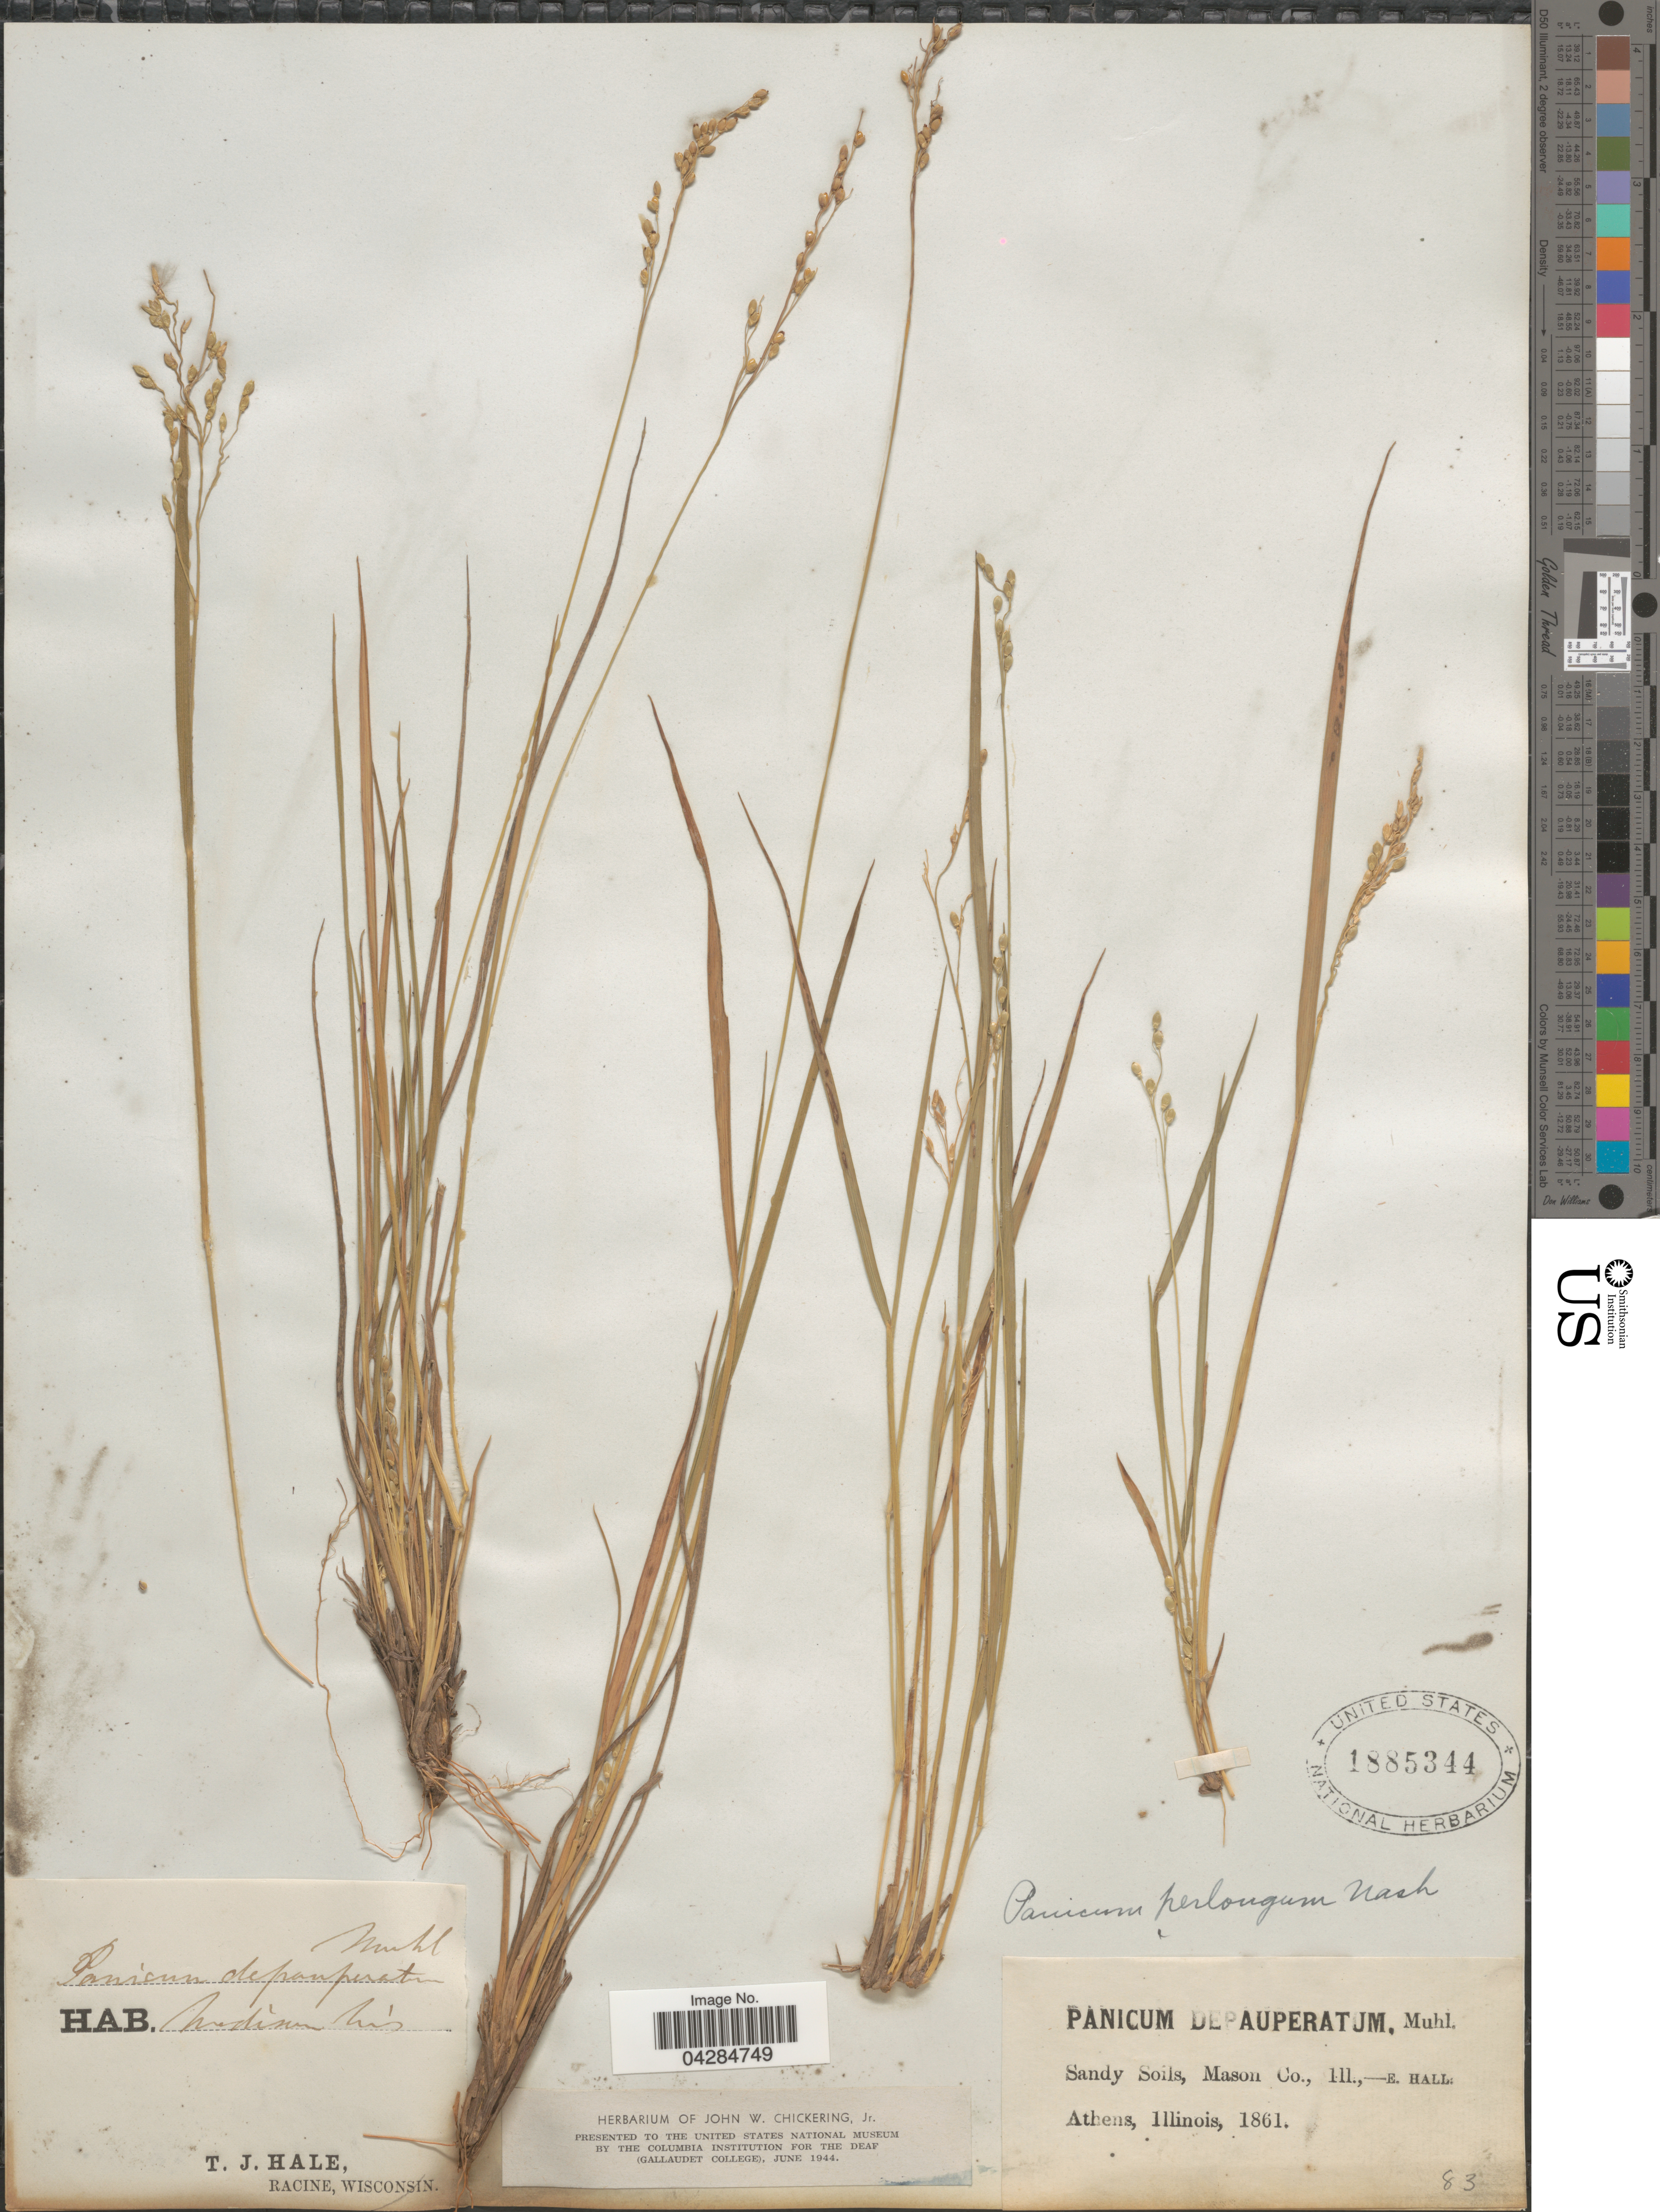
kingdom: Plantae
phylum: Tracheophyta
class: Liliopsida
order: Poales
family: Poaceae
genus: Dichanthelium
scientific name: Dichanthelium perlongum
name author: (Nash) Freckmann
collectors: T. Hale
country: United States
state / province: Wisconsin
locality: Madison.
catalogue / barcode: US 1885344